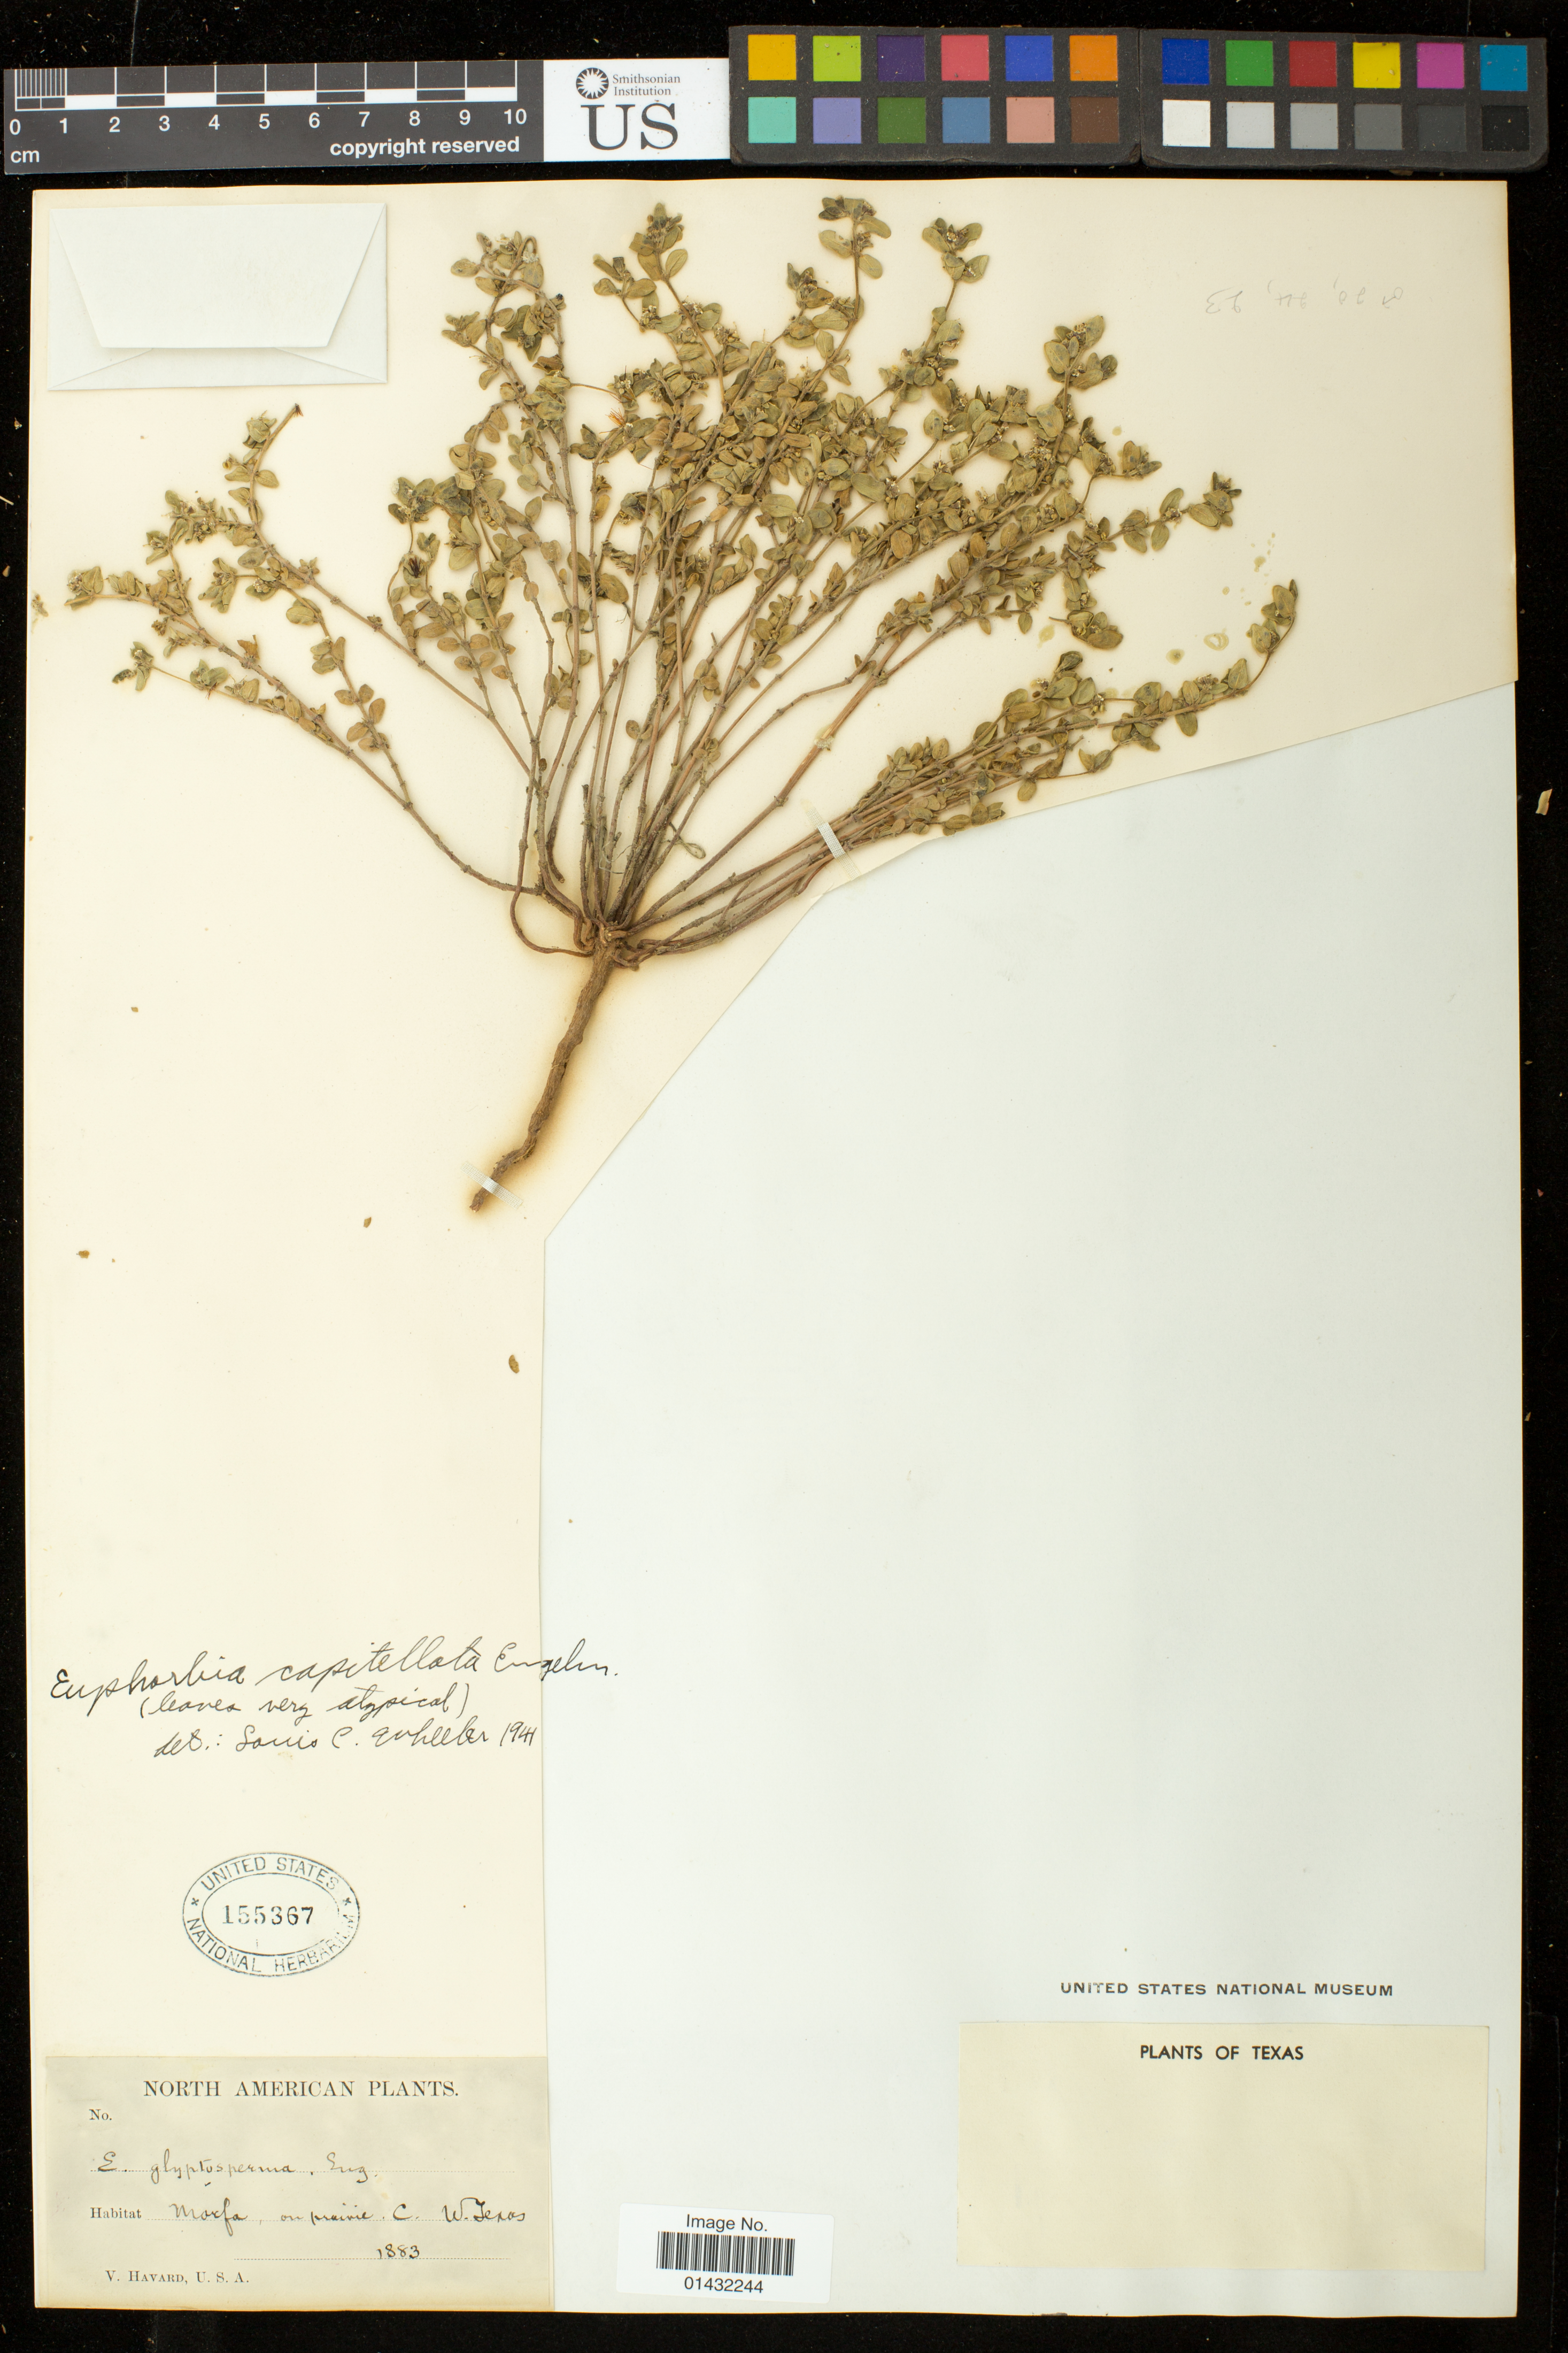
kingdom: Plantae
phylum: Tracheophyta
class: Magnoliopsida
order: Malpighiales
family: Euphorbiaceae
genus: Euphorbia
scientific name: Euphorbia capitellata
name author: Engelm. in Emory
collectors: V. Havard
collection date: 1883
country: United States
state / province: Texas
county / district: Presidio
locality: Marfa, on prairie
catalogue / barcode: US 155367